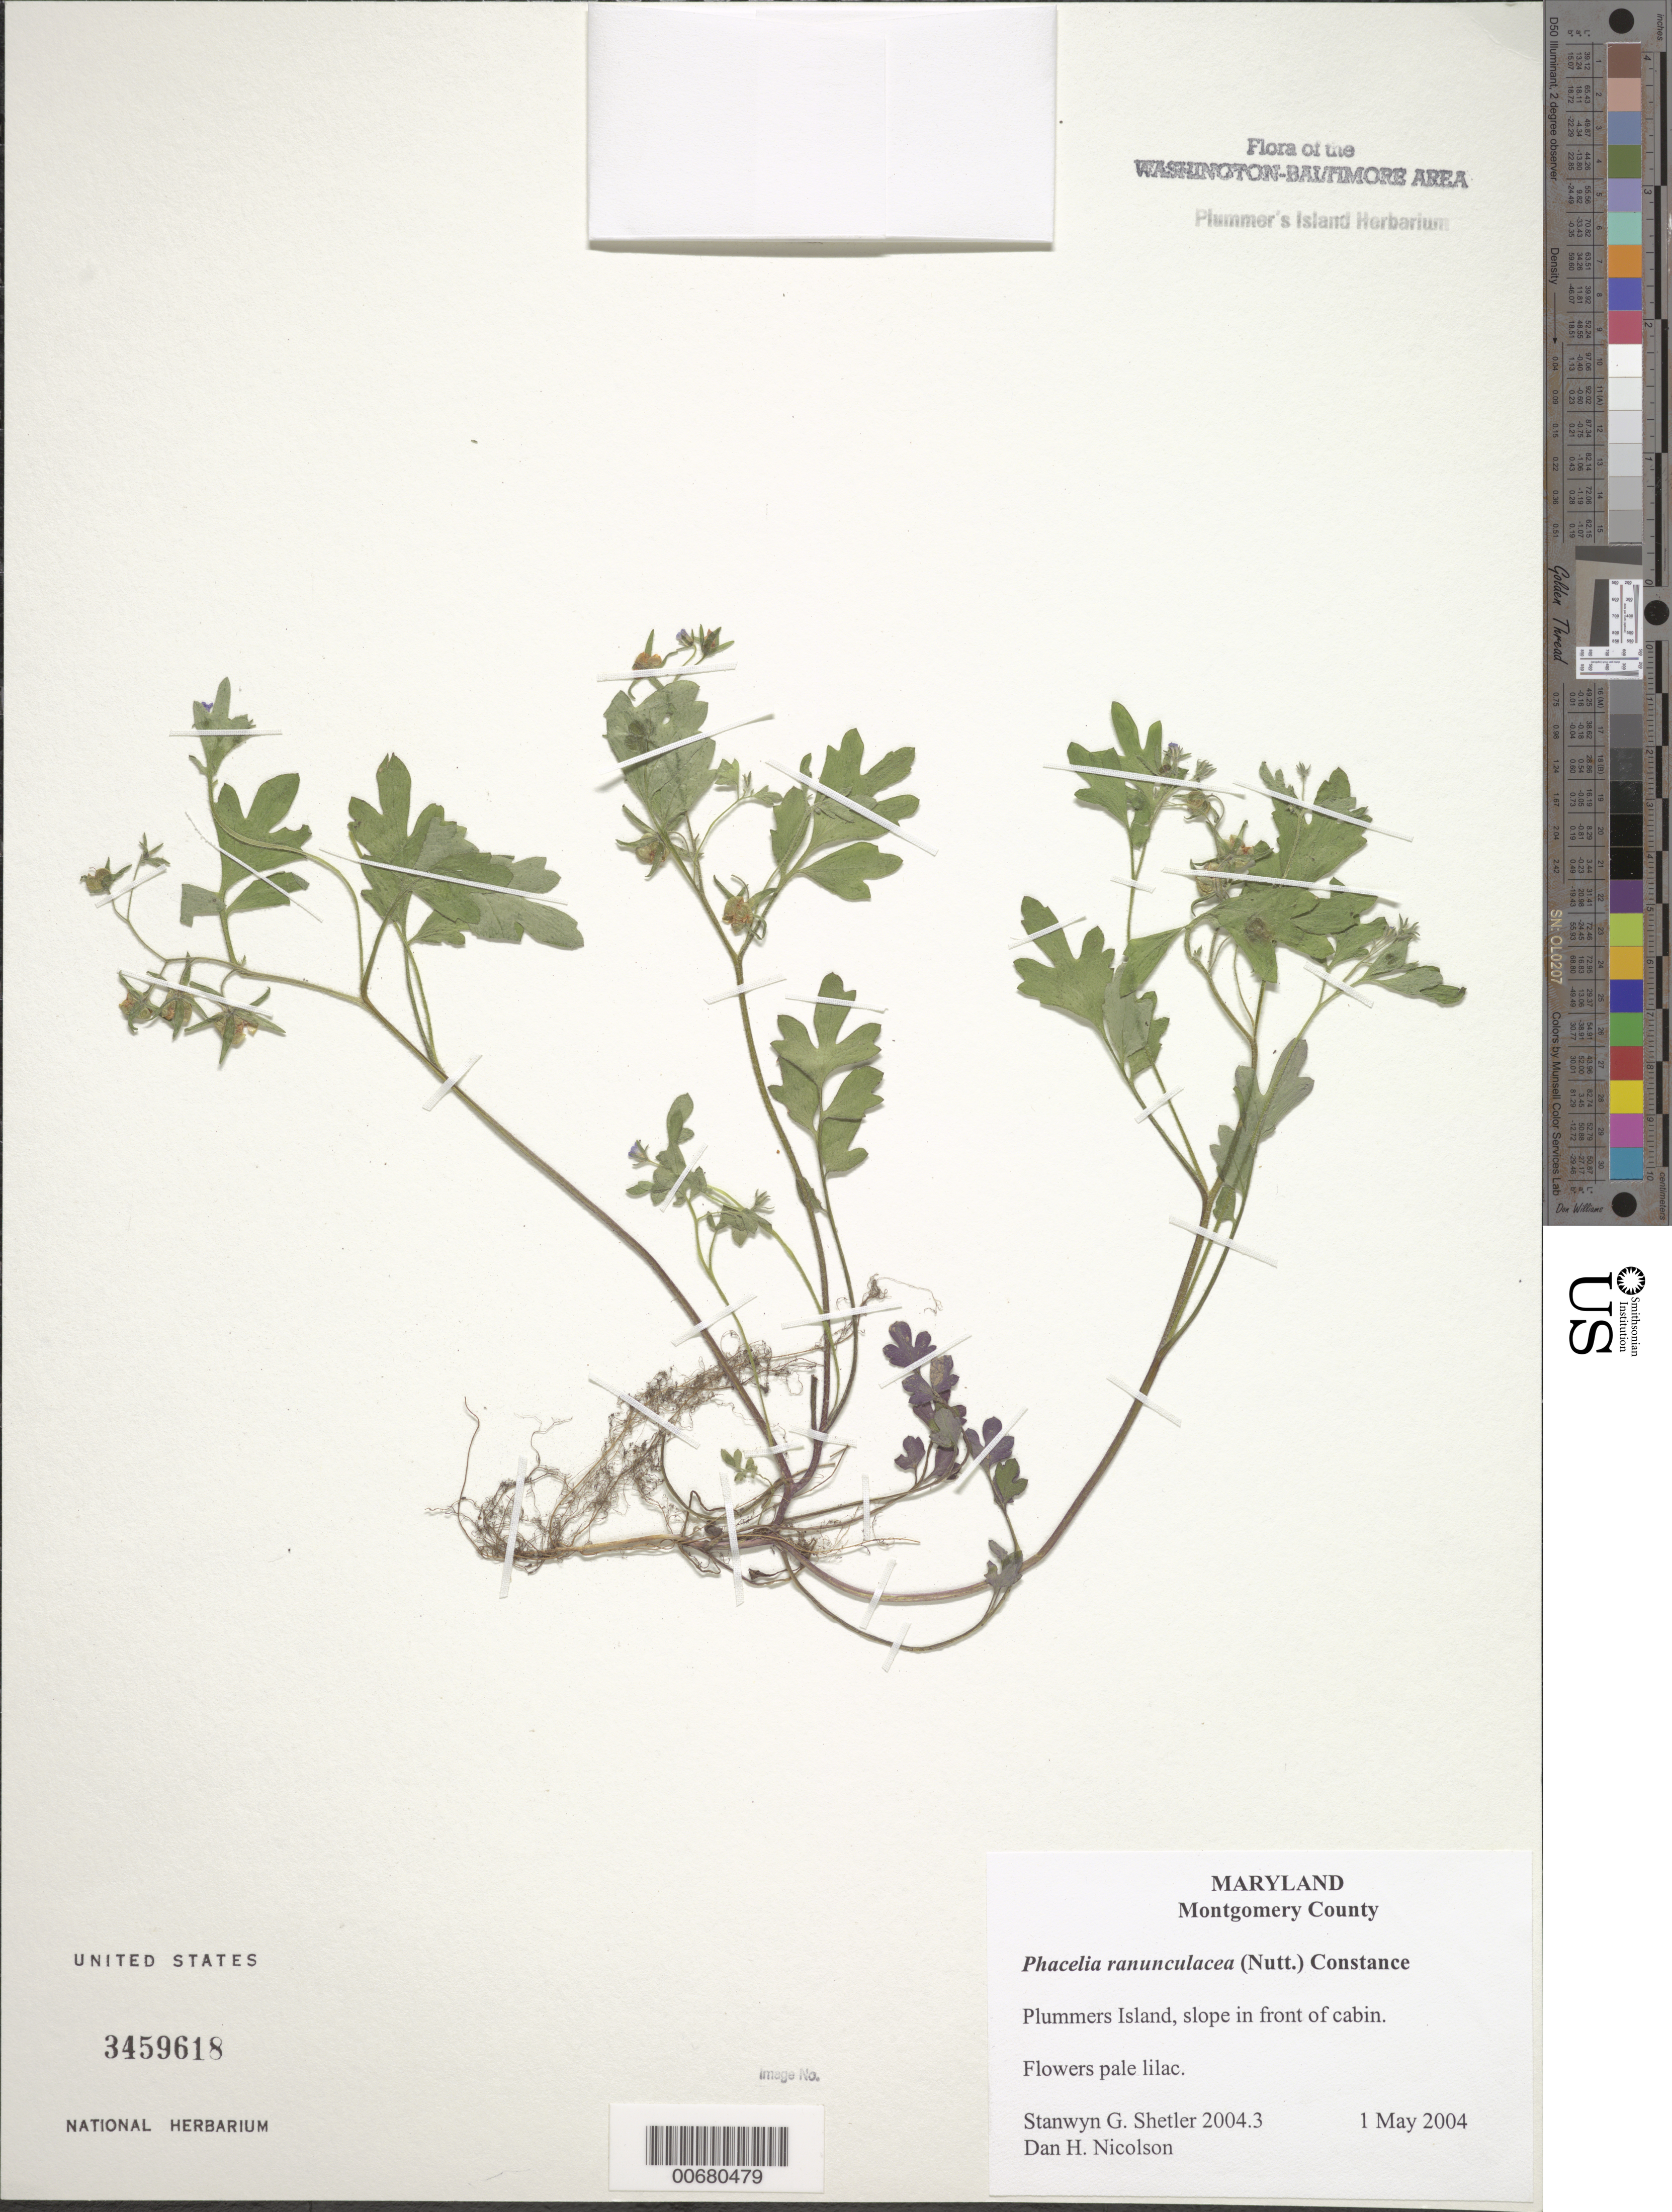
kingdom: Plantae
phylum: Tracheophyta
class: Magnoliopsida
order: Boraginales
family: Hydrophyllaceae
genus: Phacelia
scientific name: Phacelia ranunculacea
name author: (Nutt.) Constance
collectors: S. Shetler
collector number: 2004.3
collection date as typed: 1 May 2004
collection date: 2004-05-01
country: United States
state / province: Maryland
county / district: Montgomery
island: Plummers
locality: Plummers Island, slope in front of cabin.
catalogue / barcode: US 3459618